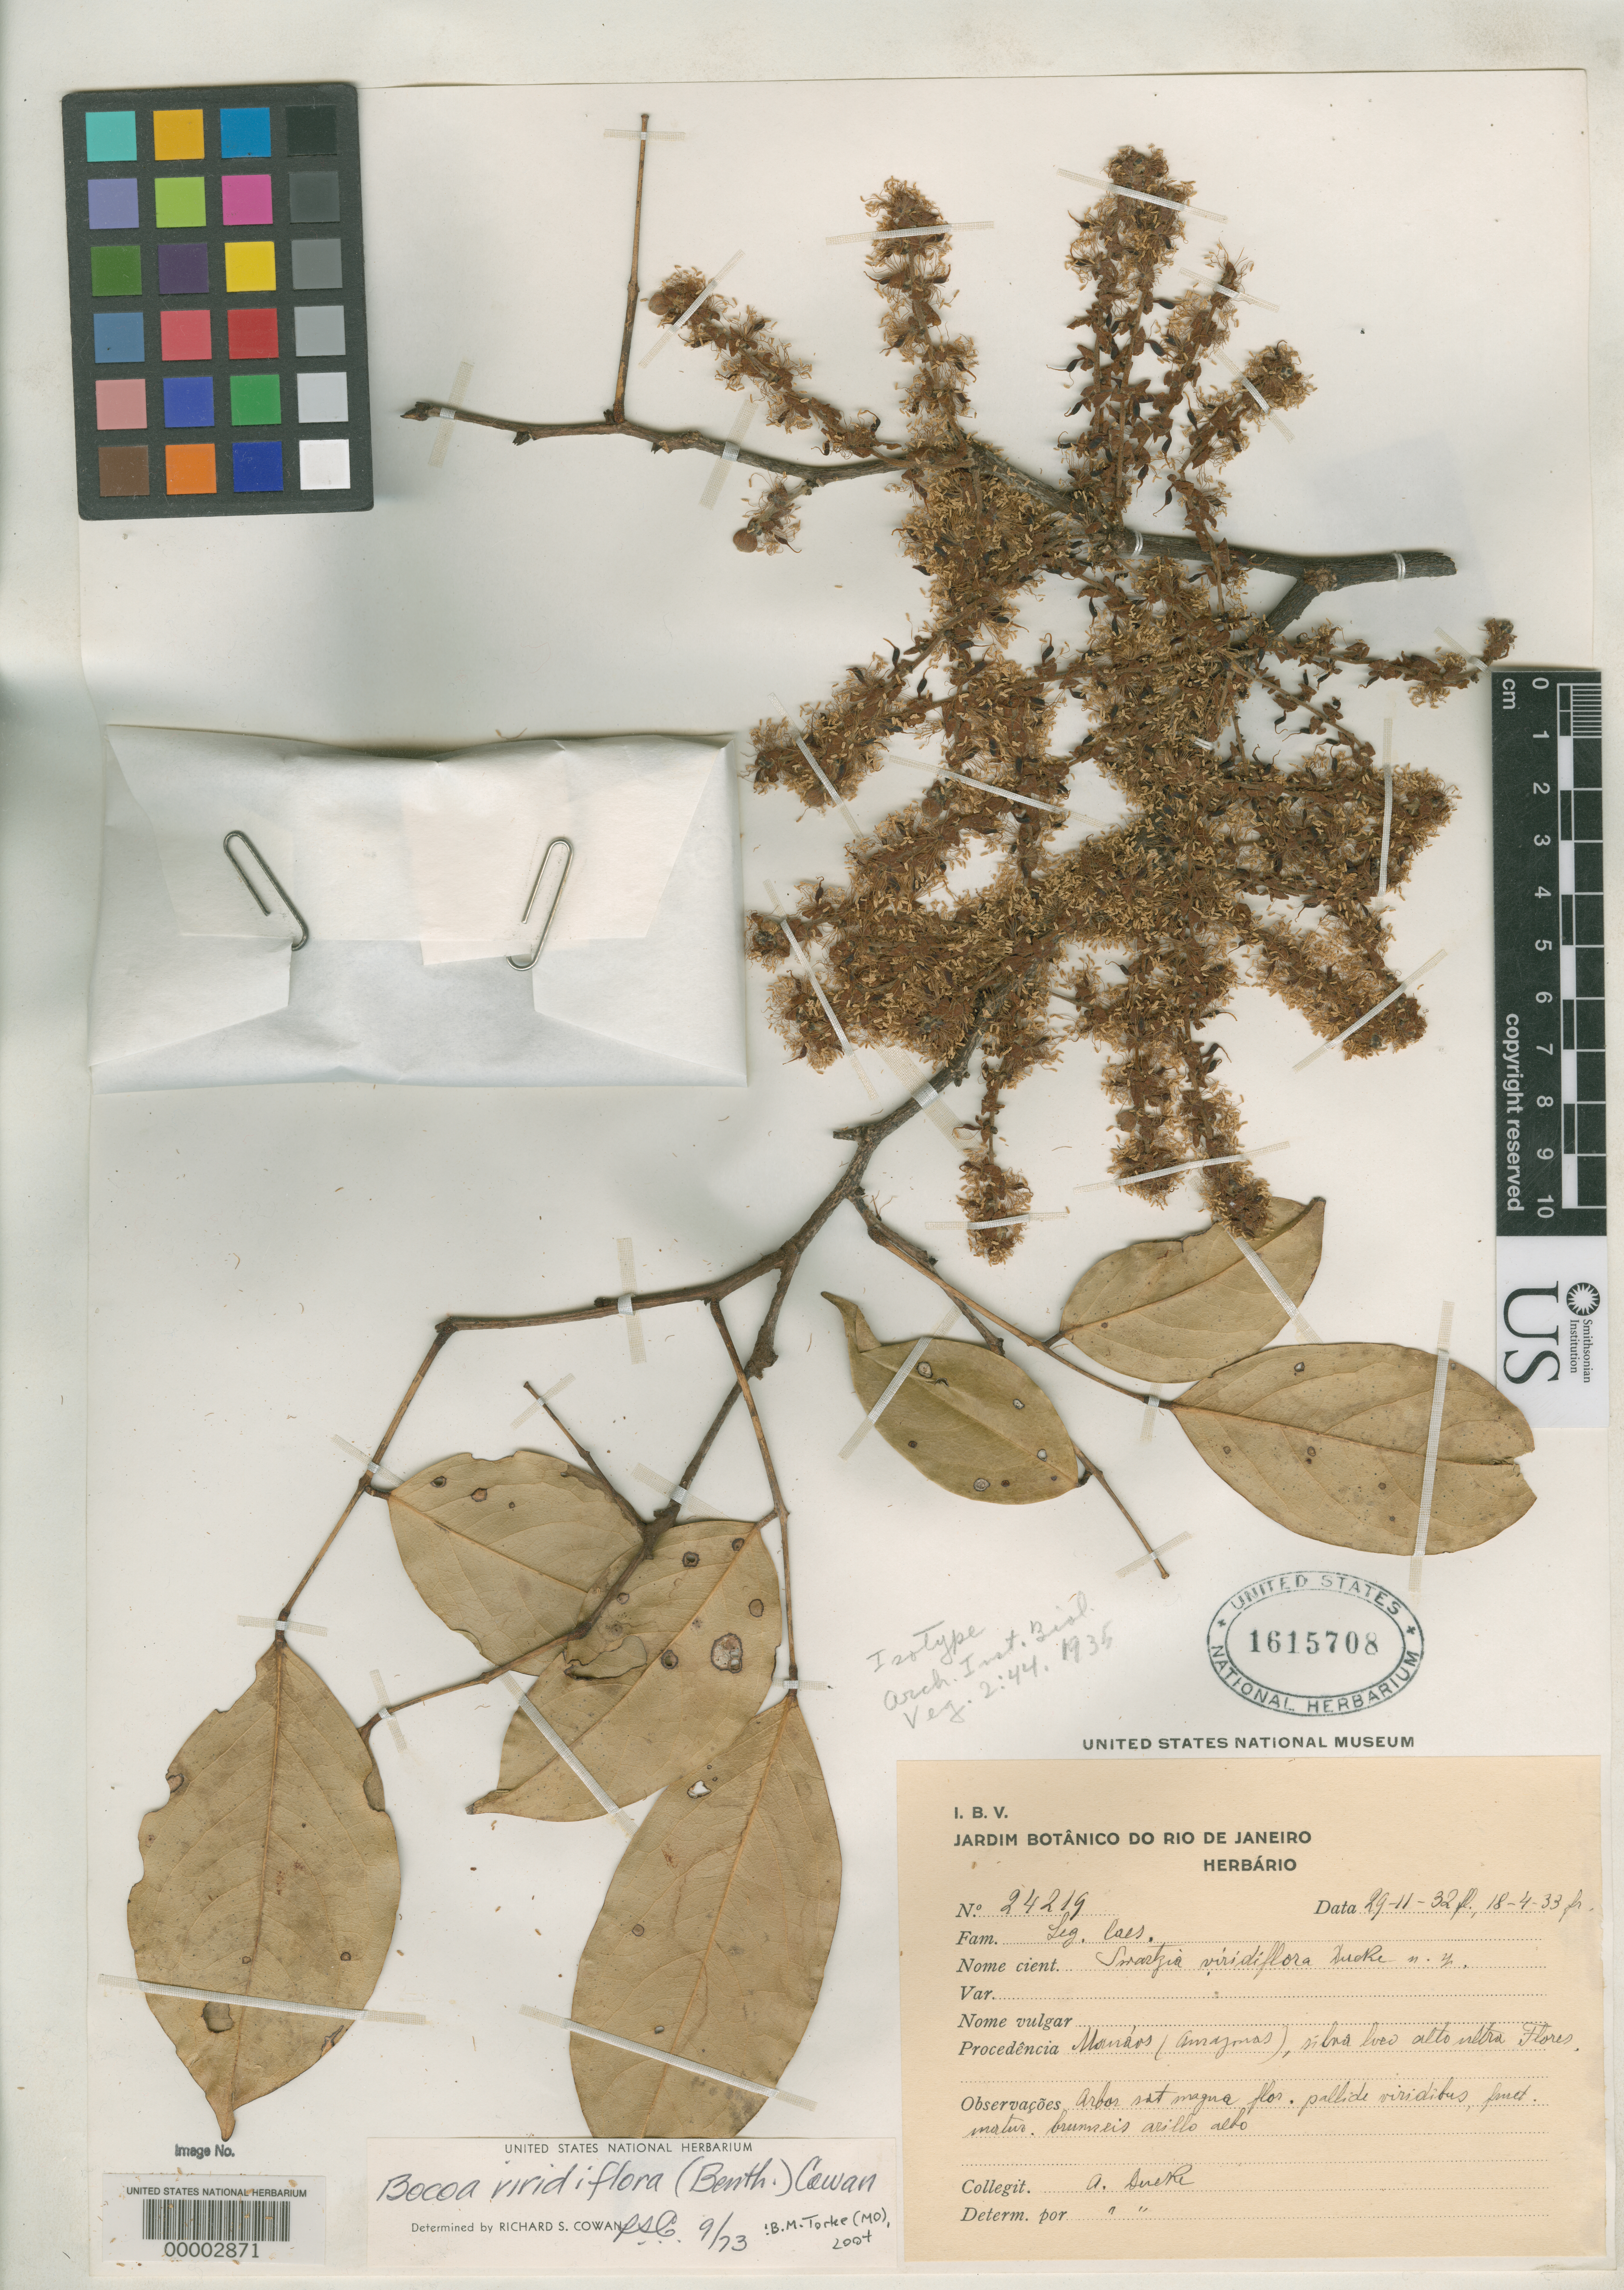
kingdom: Plantae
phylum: Tracheophyta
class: Magnoliopsida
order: Fabales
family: Fabaceae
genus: Swartzia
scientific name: Swartzia viridiflora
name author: Ducke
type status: Isotype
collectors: A. Ducke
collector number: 185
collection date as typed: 29 Nov 1932 to 18 Apr 1933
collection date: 1932-11-29/1933-04-18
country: Brazil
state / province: Amazonas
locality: Manaus.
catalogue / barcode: US 1615708